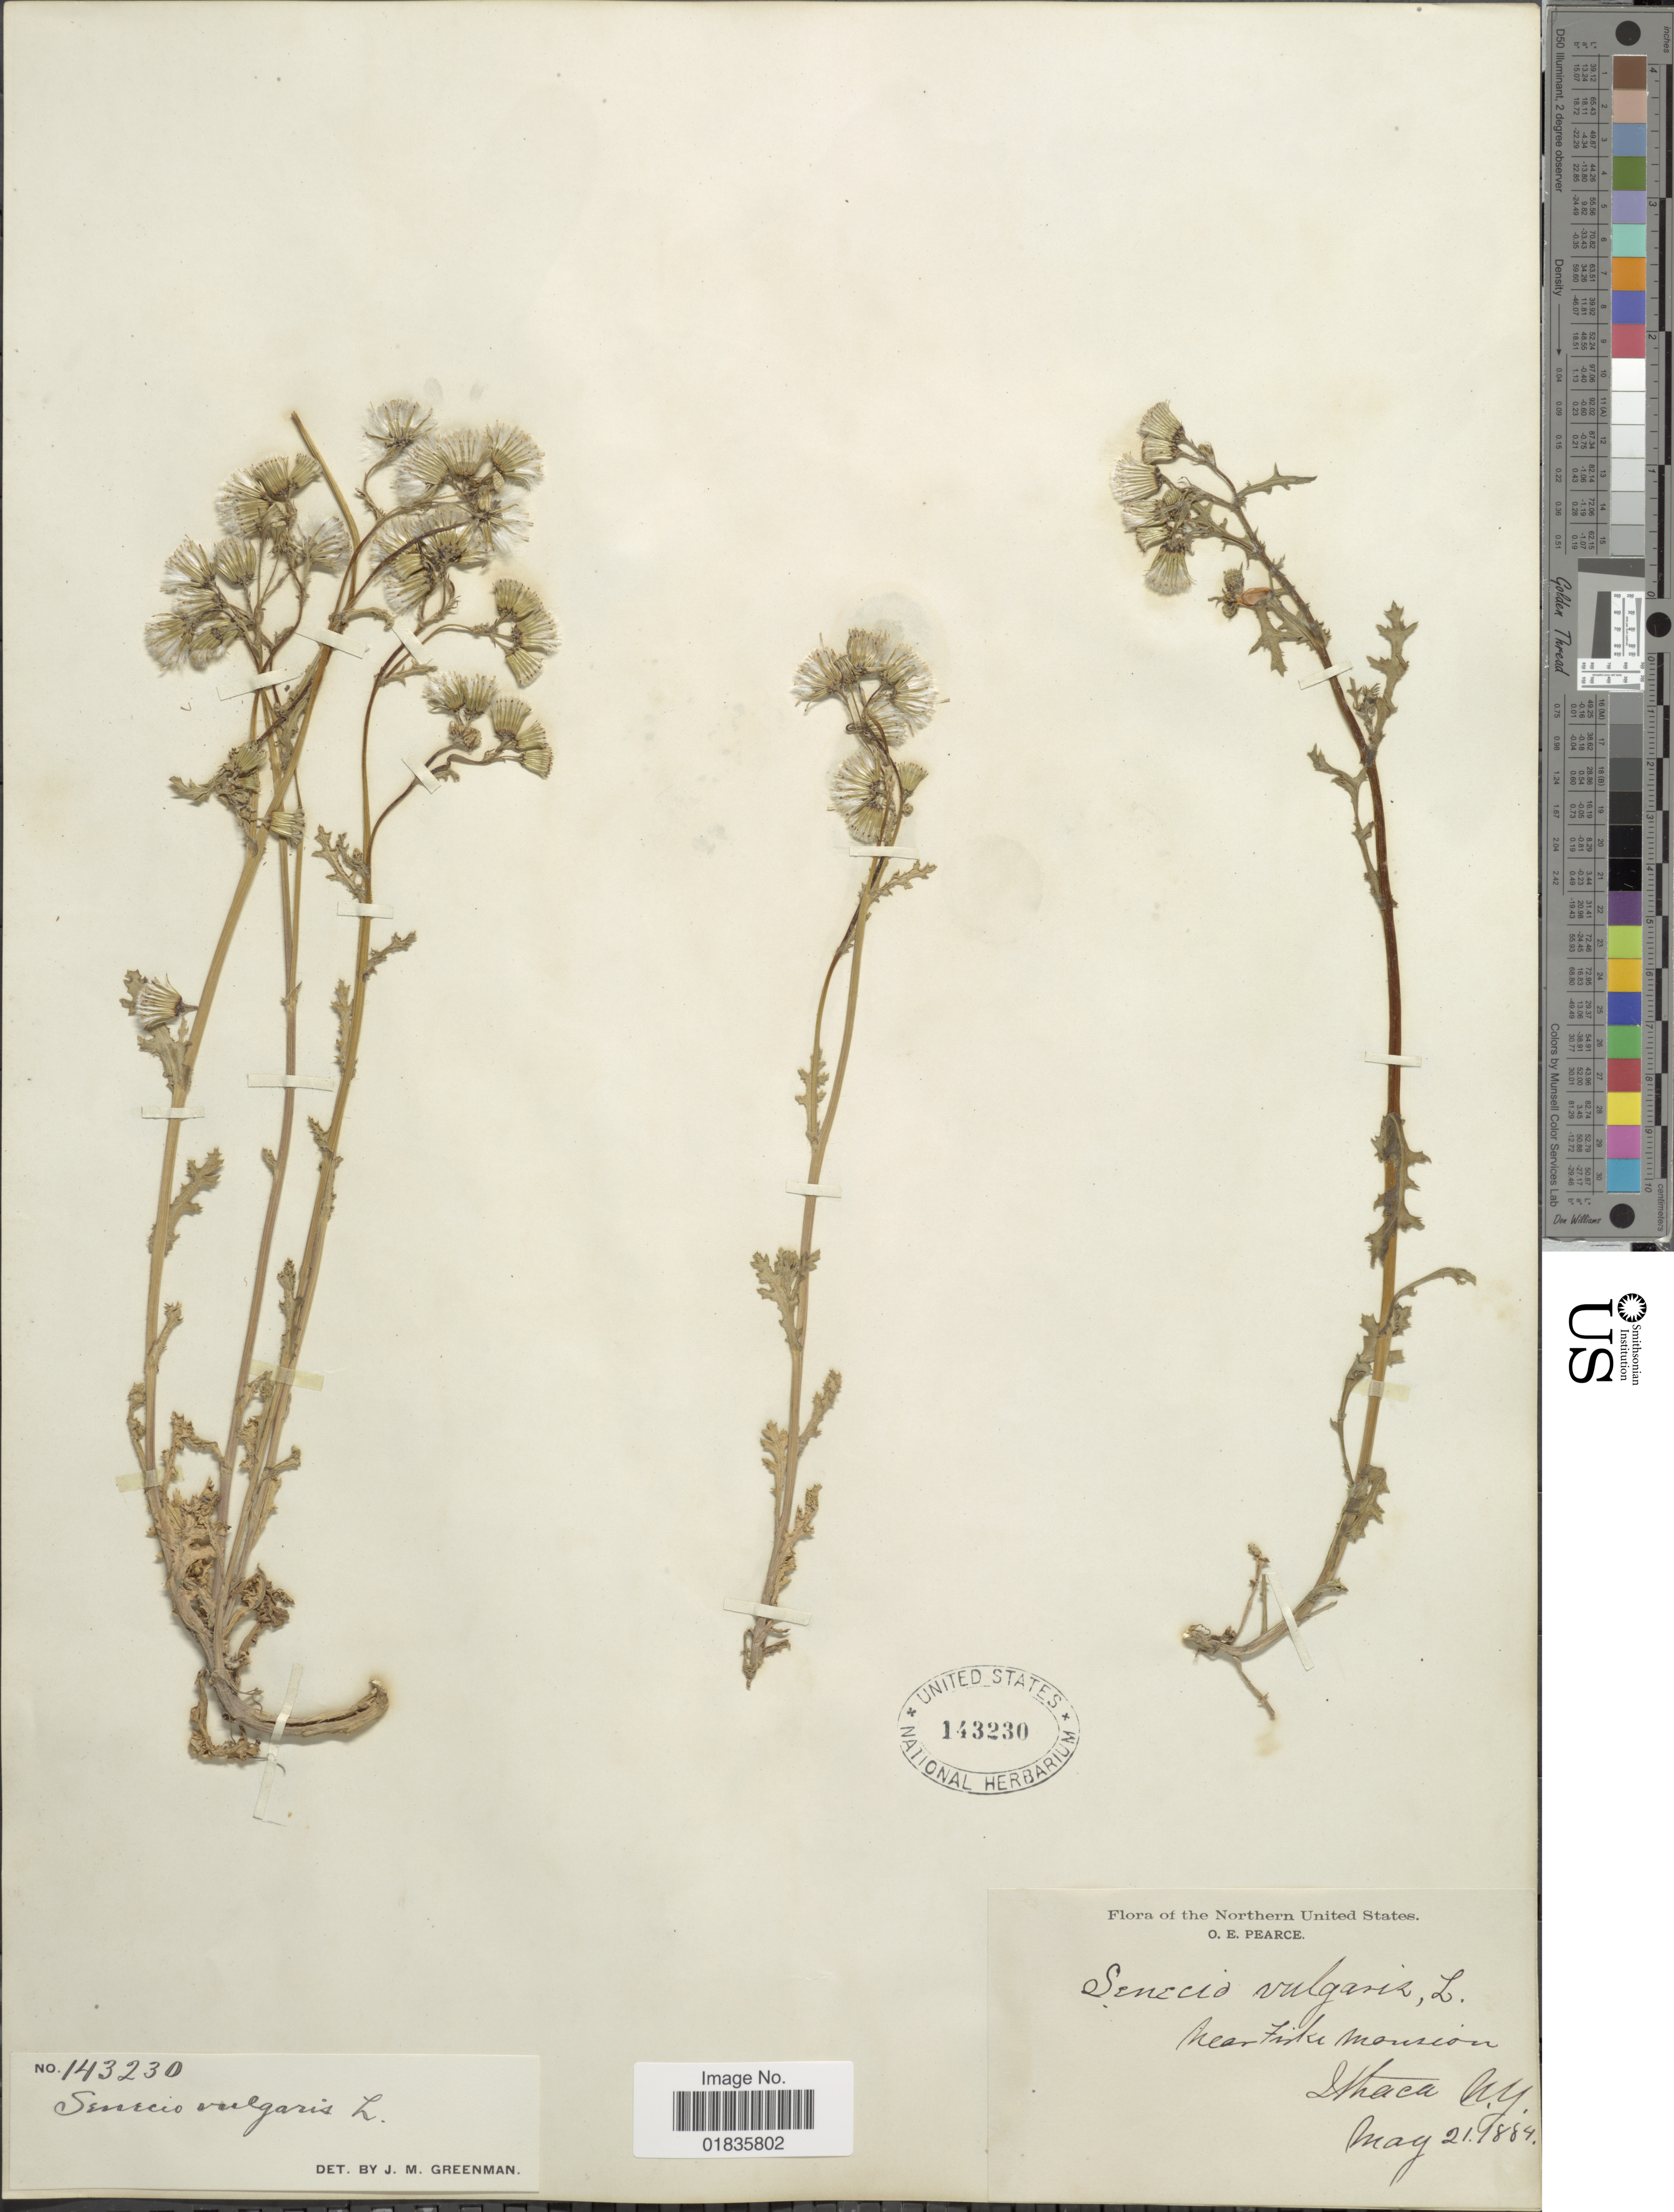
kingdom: Plantae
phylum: Tracheophyta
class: Magnoliopsida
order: Asterales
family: Asteraceae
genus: Senecio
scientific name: Senecio vulgaris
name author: L.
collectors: O. E. Pearce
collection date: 1884-05-21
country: United States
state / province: New York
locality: Near Fiske Mansion, Ithaca.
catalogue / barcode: US 143230